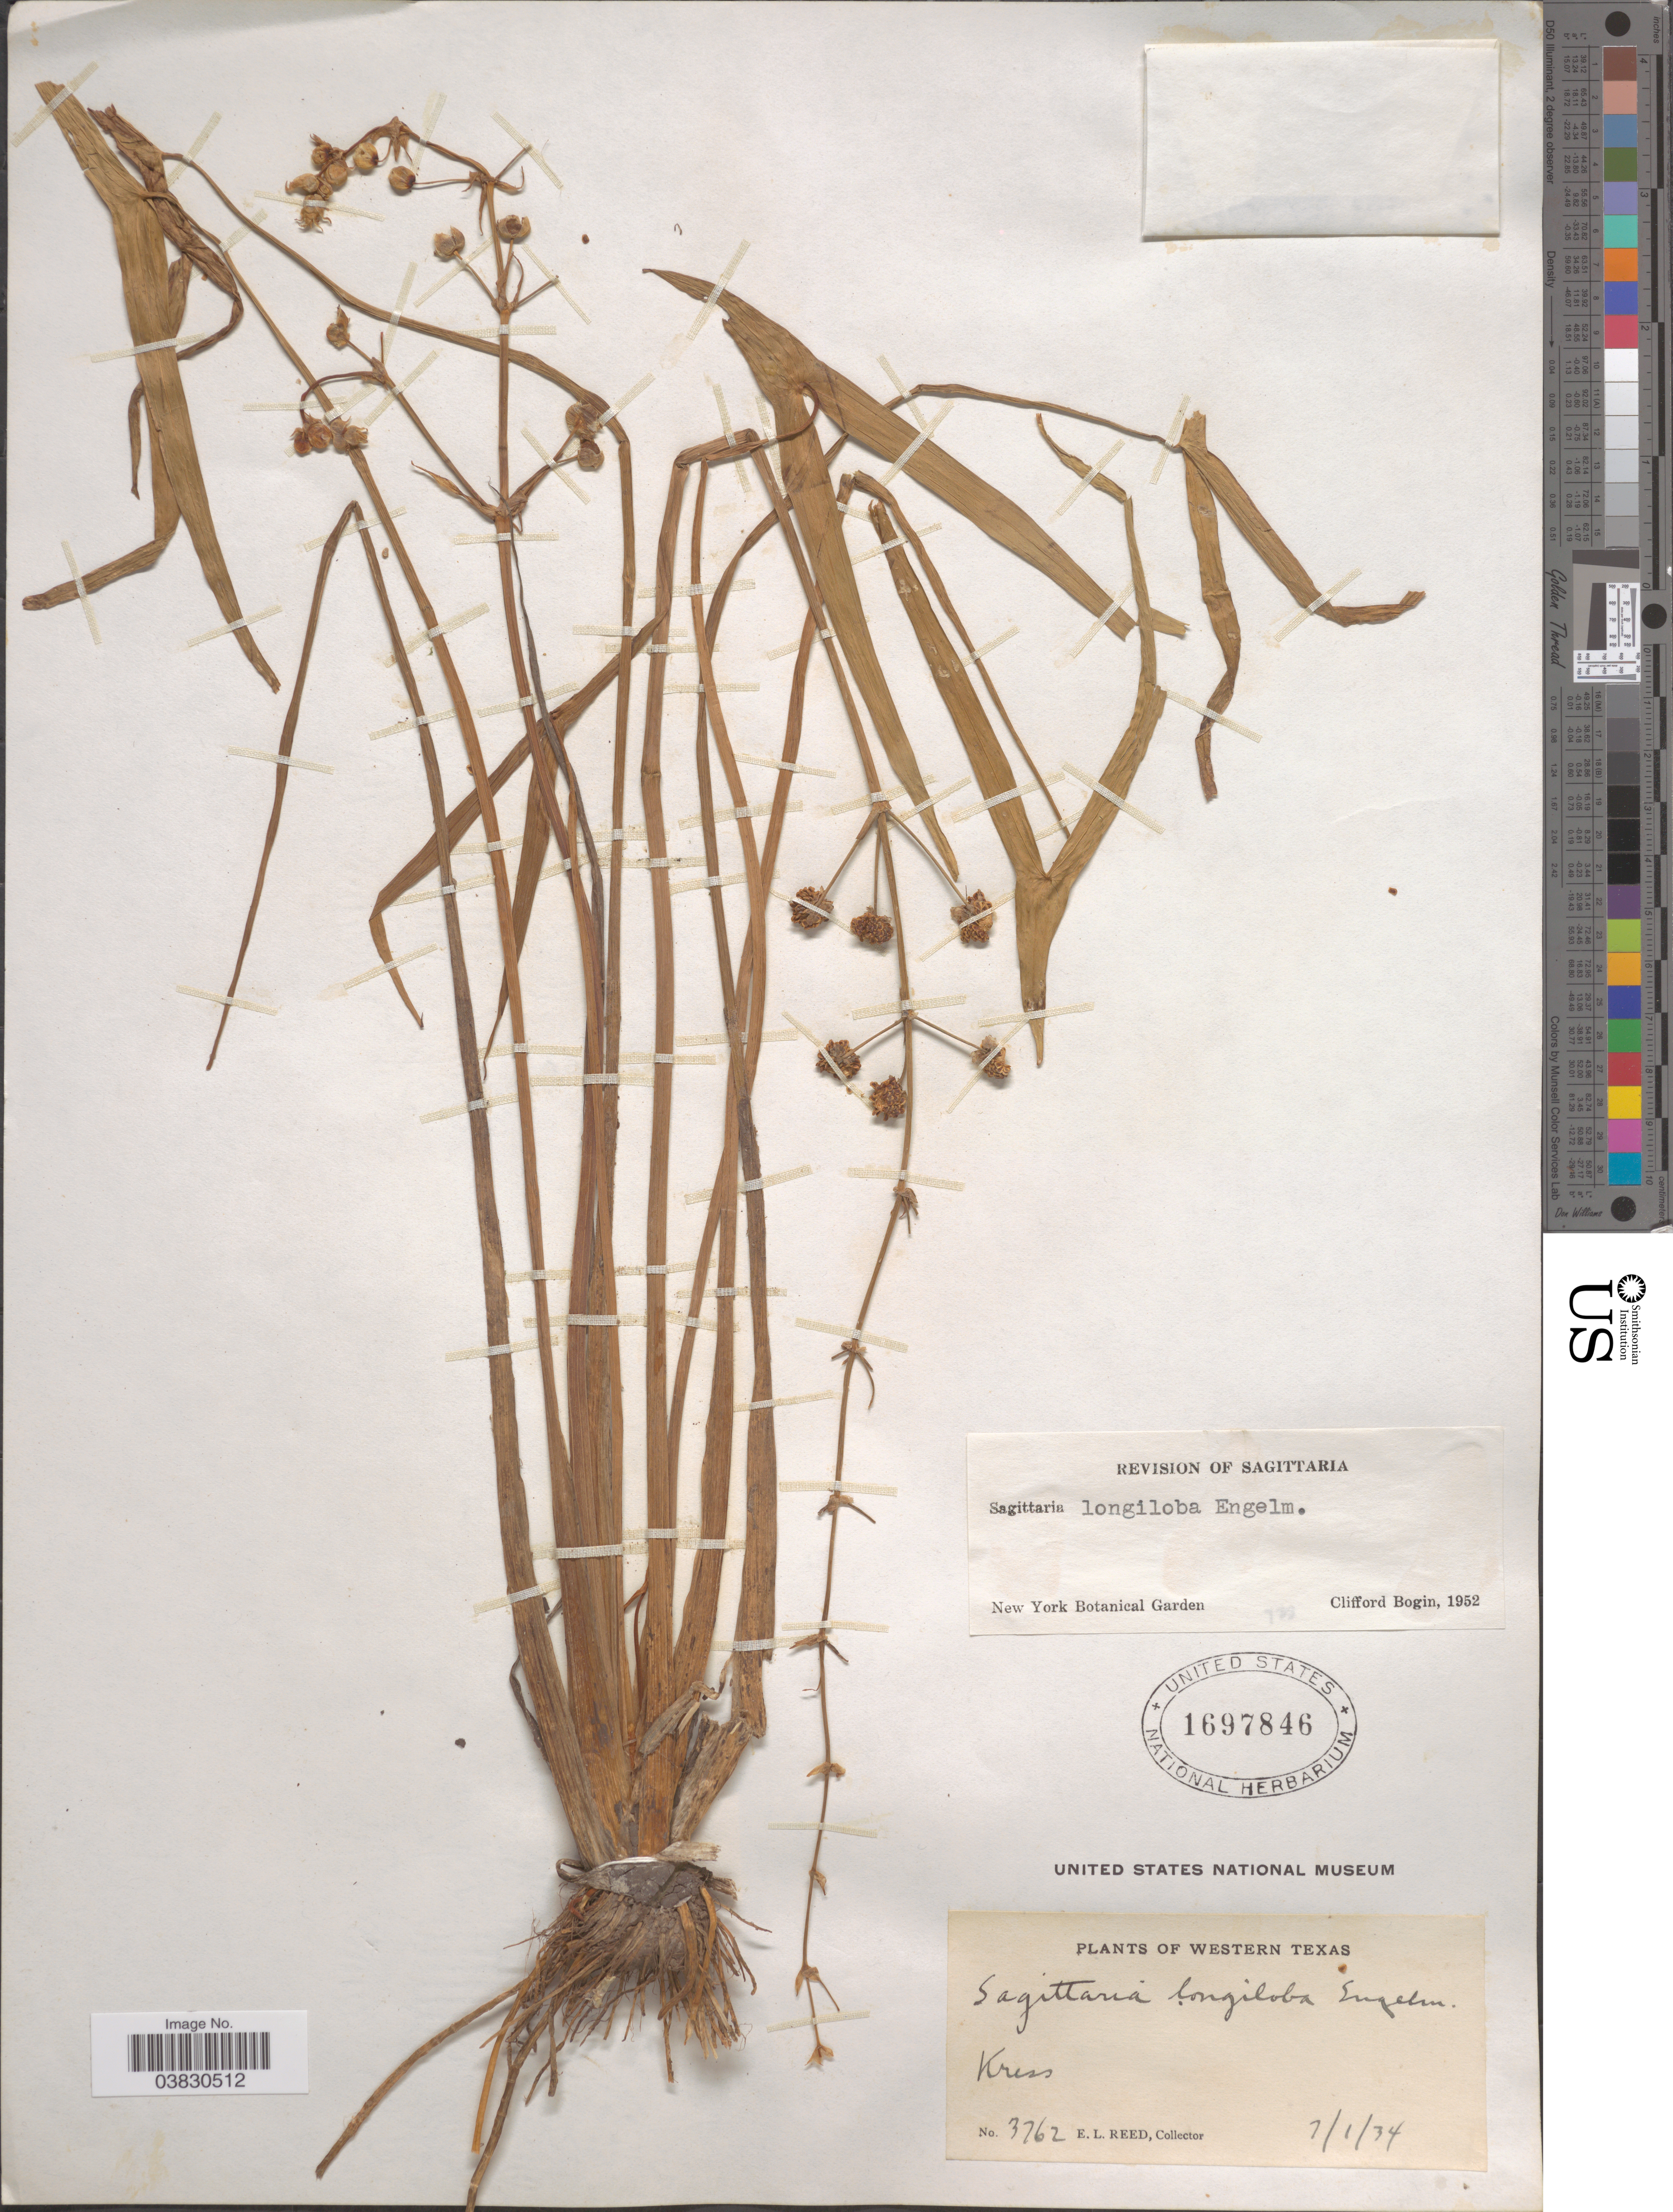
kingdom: Plantae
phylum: Tracheophyta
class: Liliopsida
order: Alismatales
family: Alismataceae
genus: Sagittaria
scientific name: Sagittaria longiloba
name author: Engelm. ex J.G. Sm.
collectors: E. Reed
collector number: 3762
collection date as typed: Transcribed d/m/y: 7/1/34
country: United States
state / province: Texas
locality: Western Texas. Kress.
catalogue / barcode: US 1697846